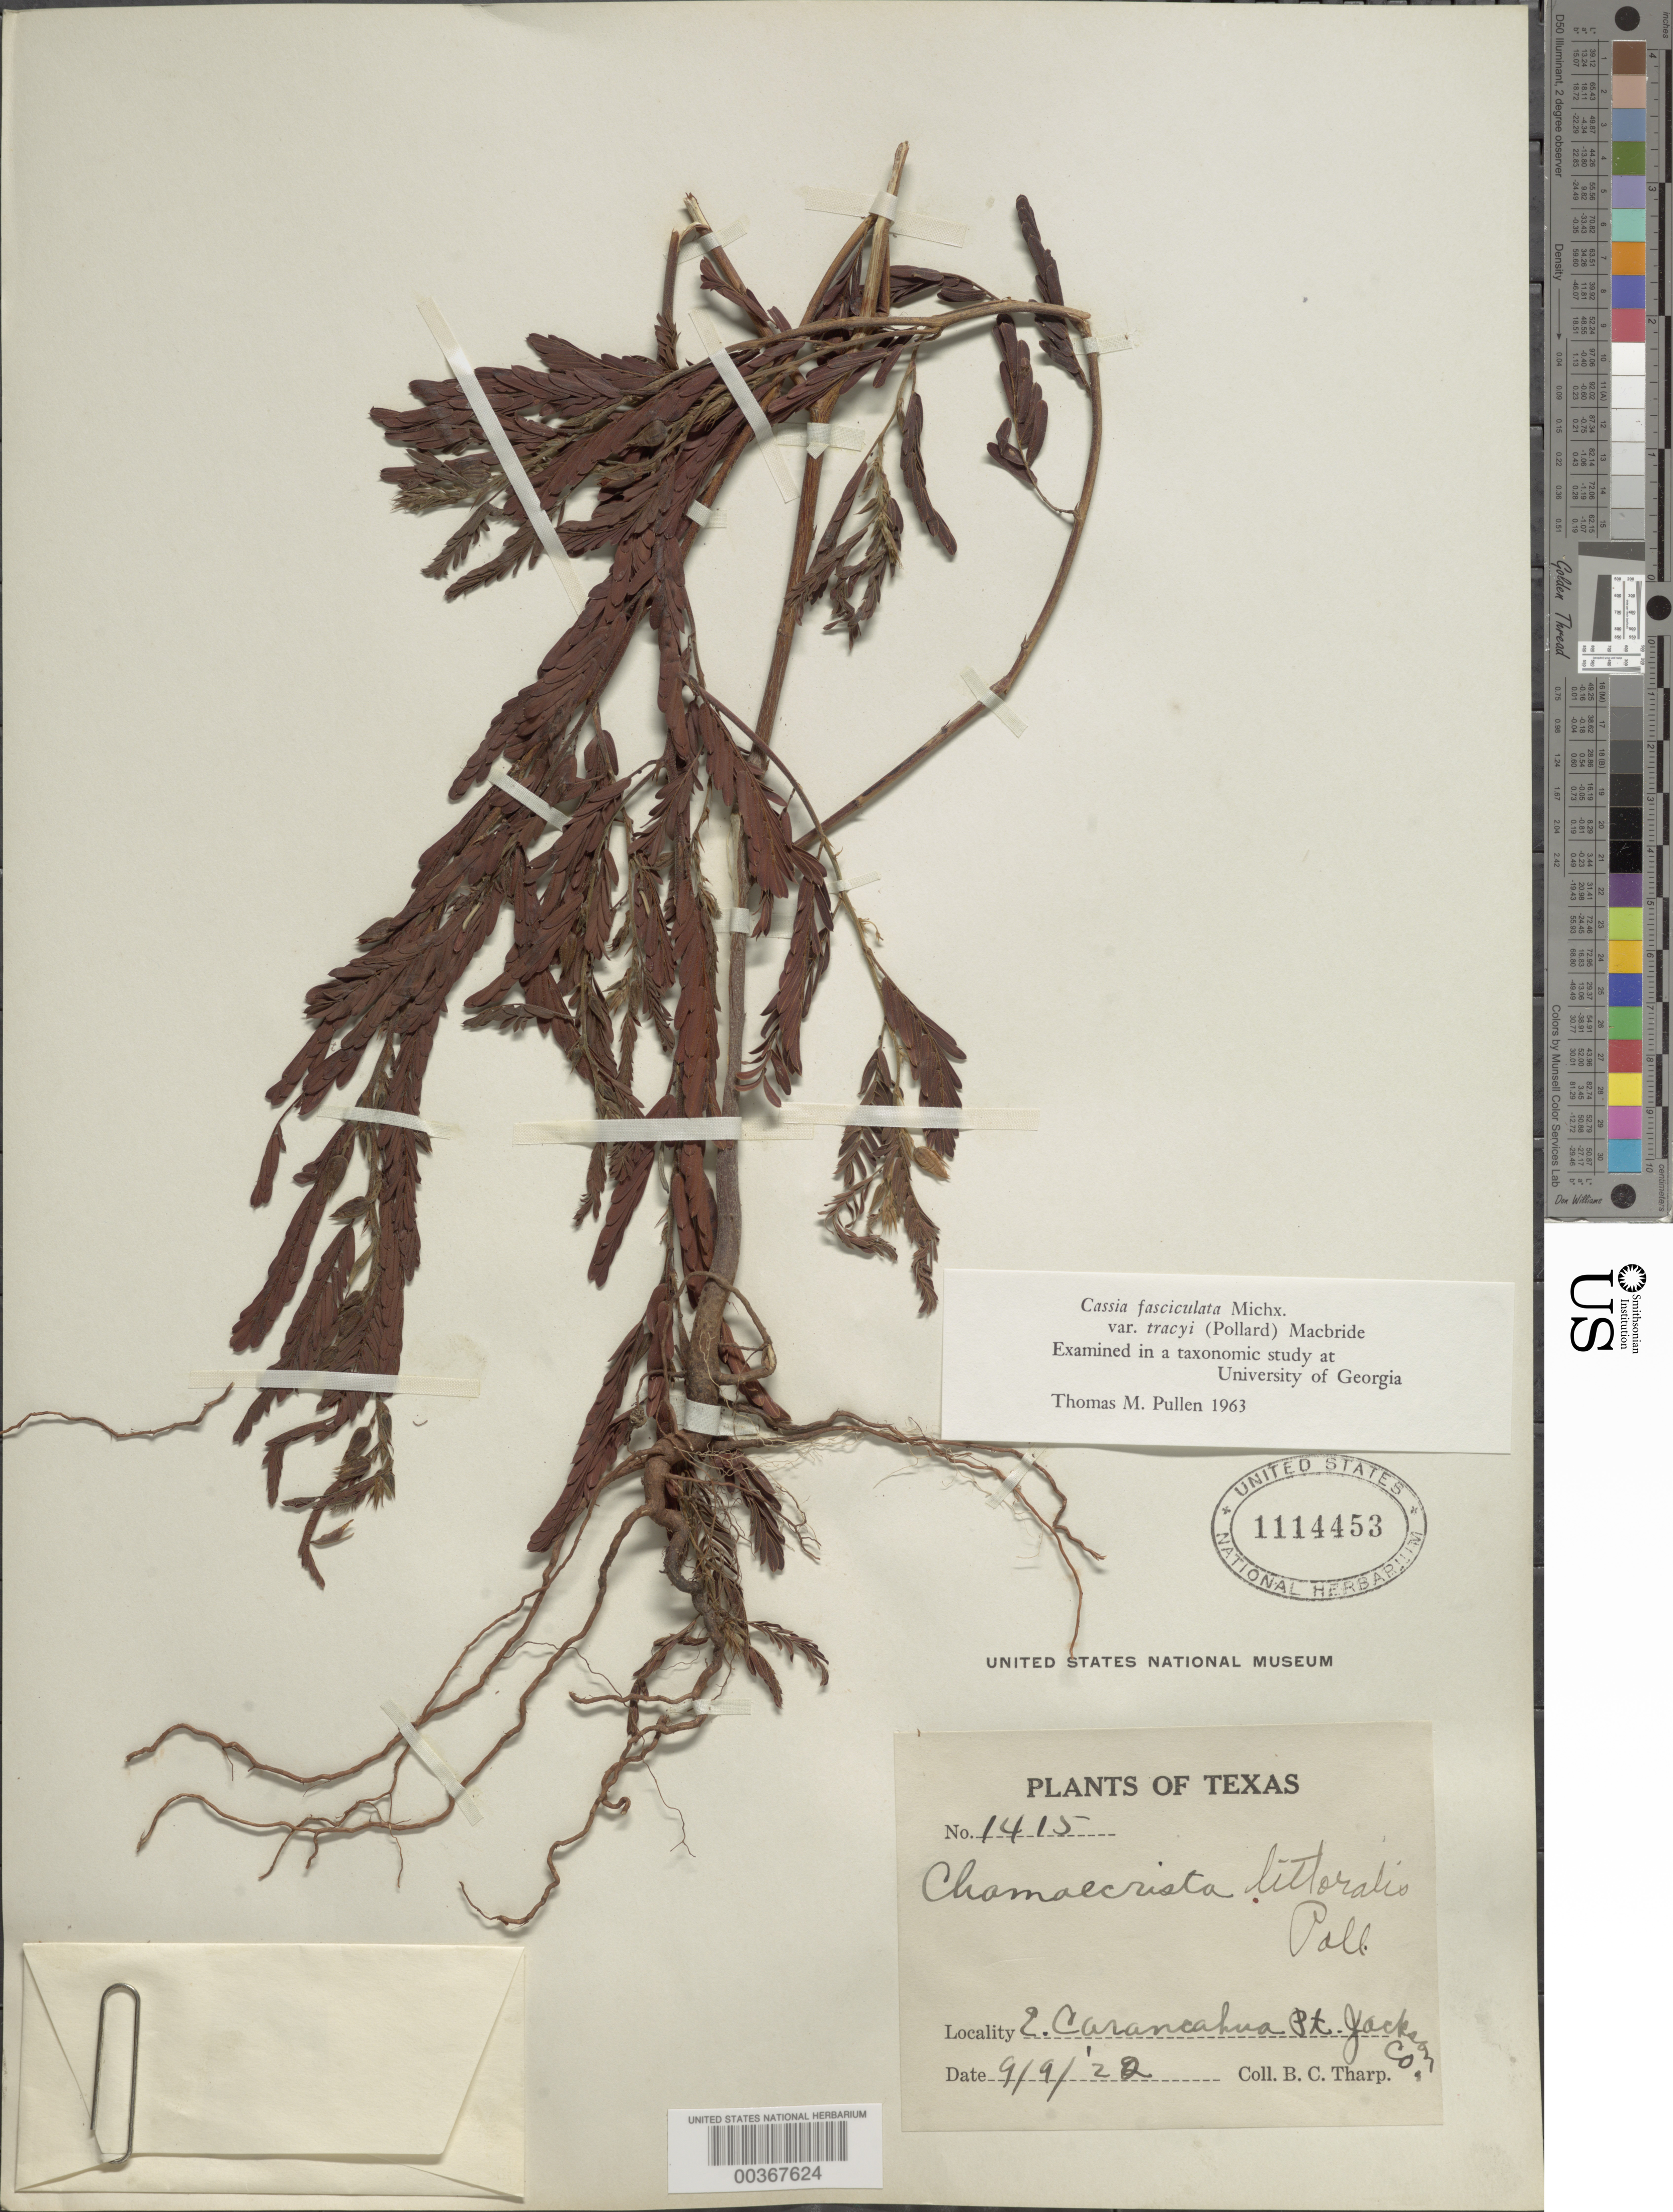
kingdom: Plantae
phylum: Tracheophyta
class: Magnoliopsida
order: Fabales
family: Fabaceae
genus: Chamaecrista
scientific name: Chamaecrista fasciculata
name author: (Michx.) Greene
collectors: B. C. Tharp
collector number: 1415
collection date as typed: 09 Sep 1922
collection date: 1922-09-09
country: United States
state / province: Texas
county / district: Jackson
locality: E carancahua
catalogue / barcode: US 1114453